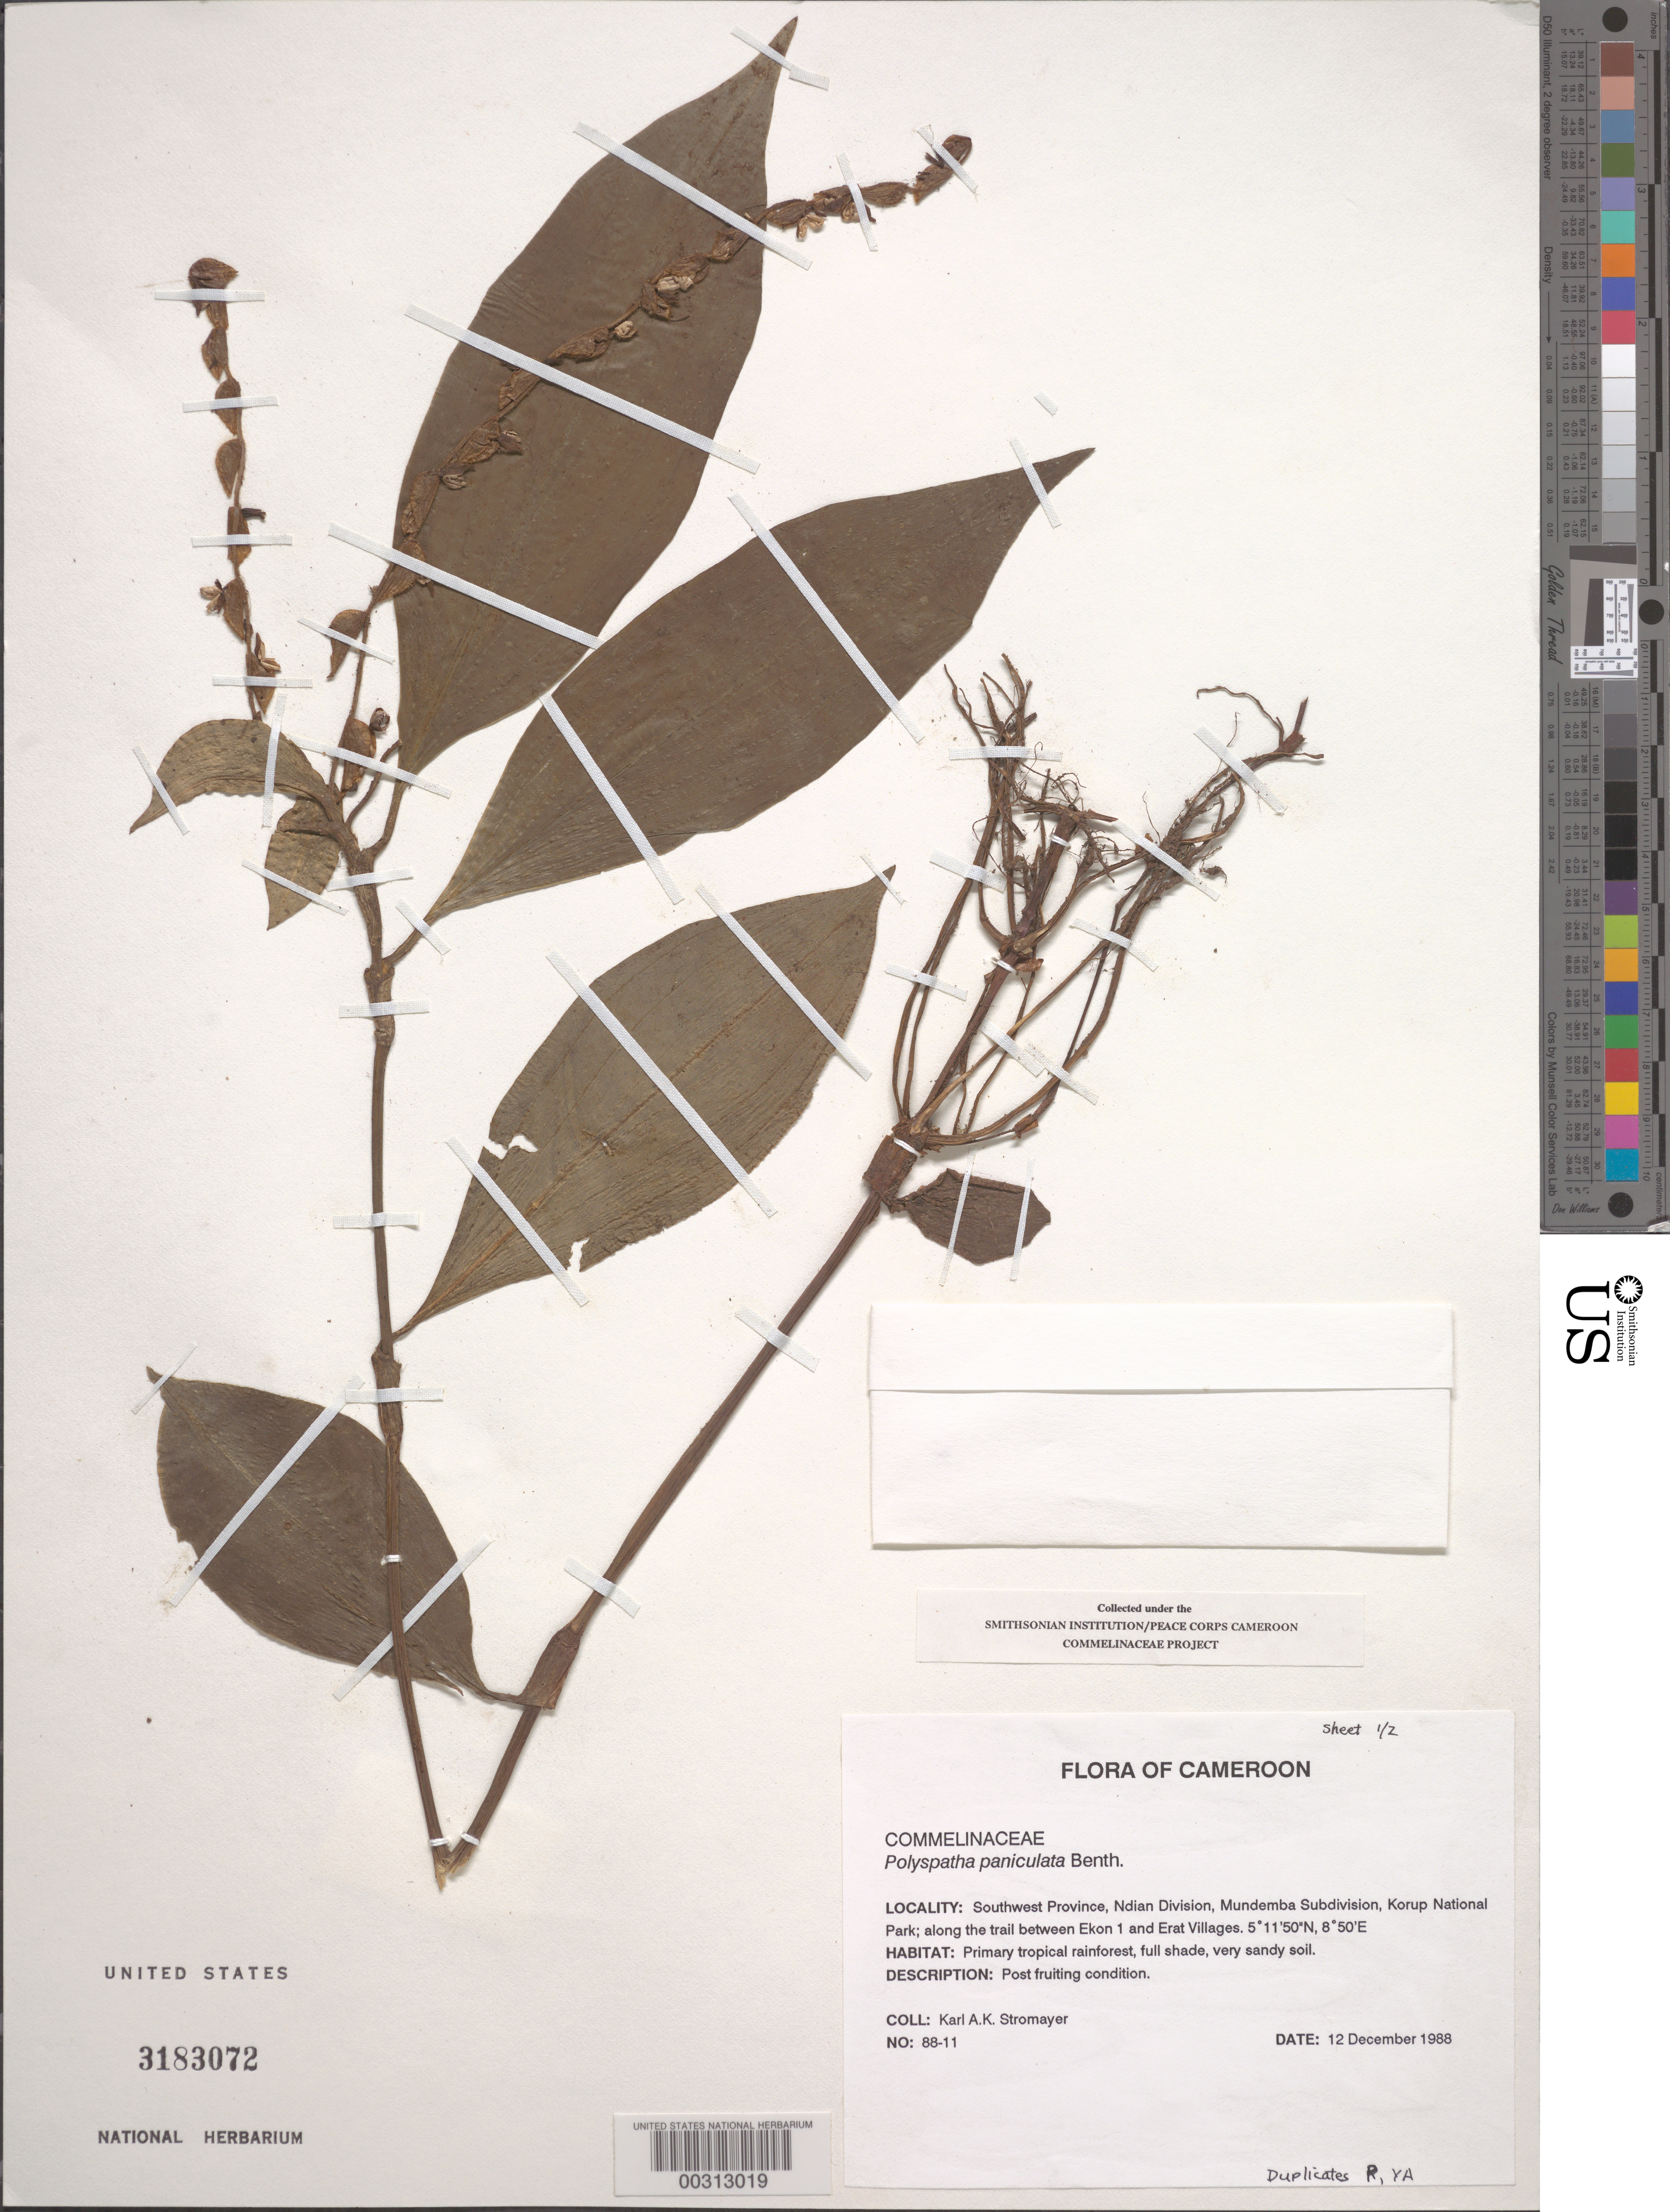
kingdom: Plantae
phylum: Tracheophyta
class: Liliopsida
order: Commelinales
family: Commelinaceae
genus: Polyspatha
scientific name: Polyspatha paniculata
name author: Benth.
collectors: K. A. Stromayer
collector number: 88-11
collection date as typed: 12 Dec 1988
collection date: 1988-12-12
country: Cameroon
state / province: Sud-Ouest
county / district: Ndian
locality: Mundemba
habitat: Primary tropical rainforest, full shade, very sandy soil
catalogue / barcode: US 3183072